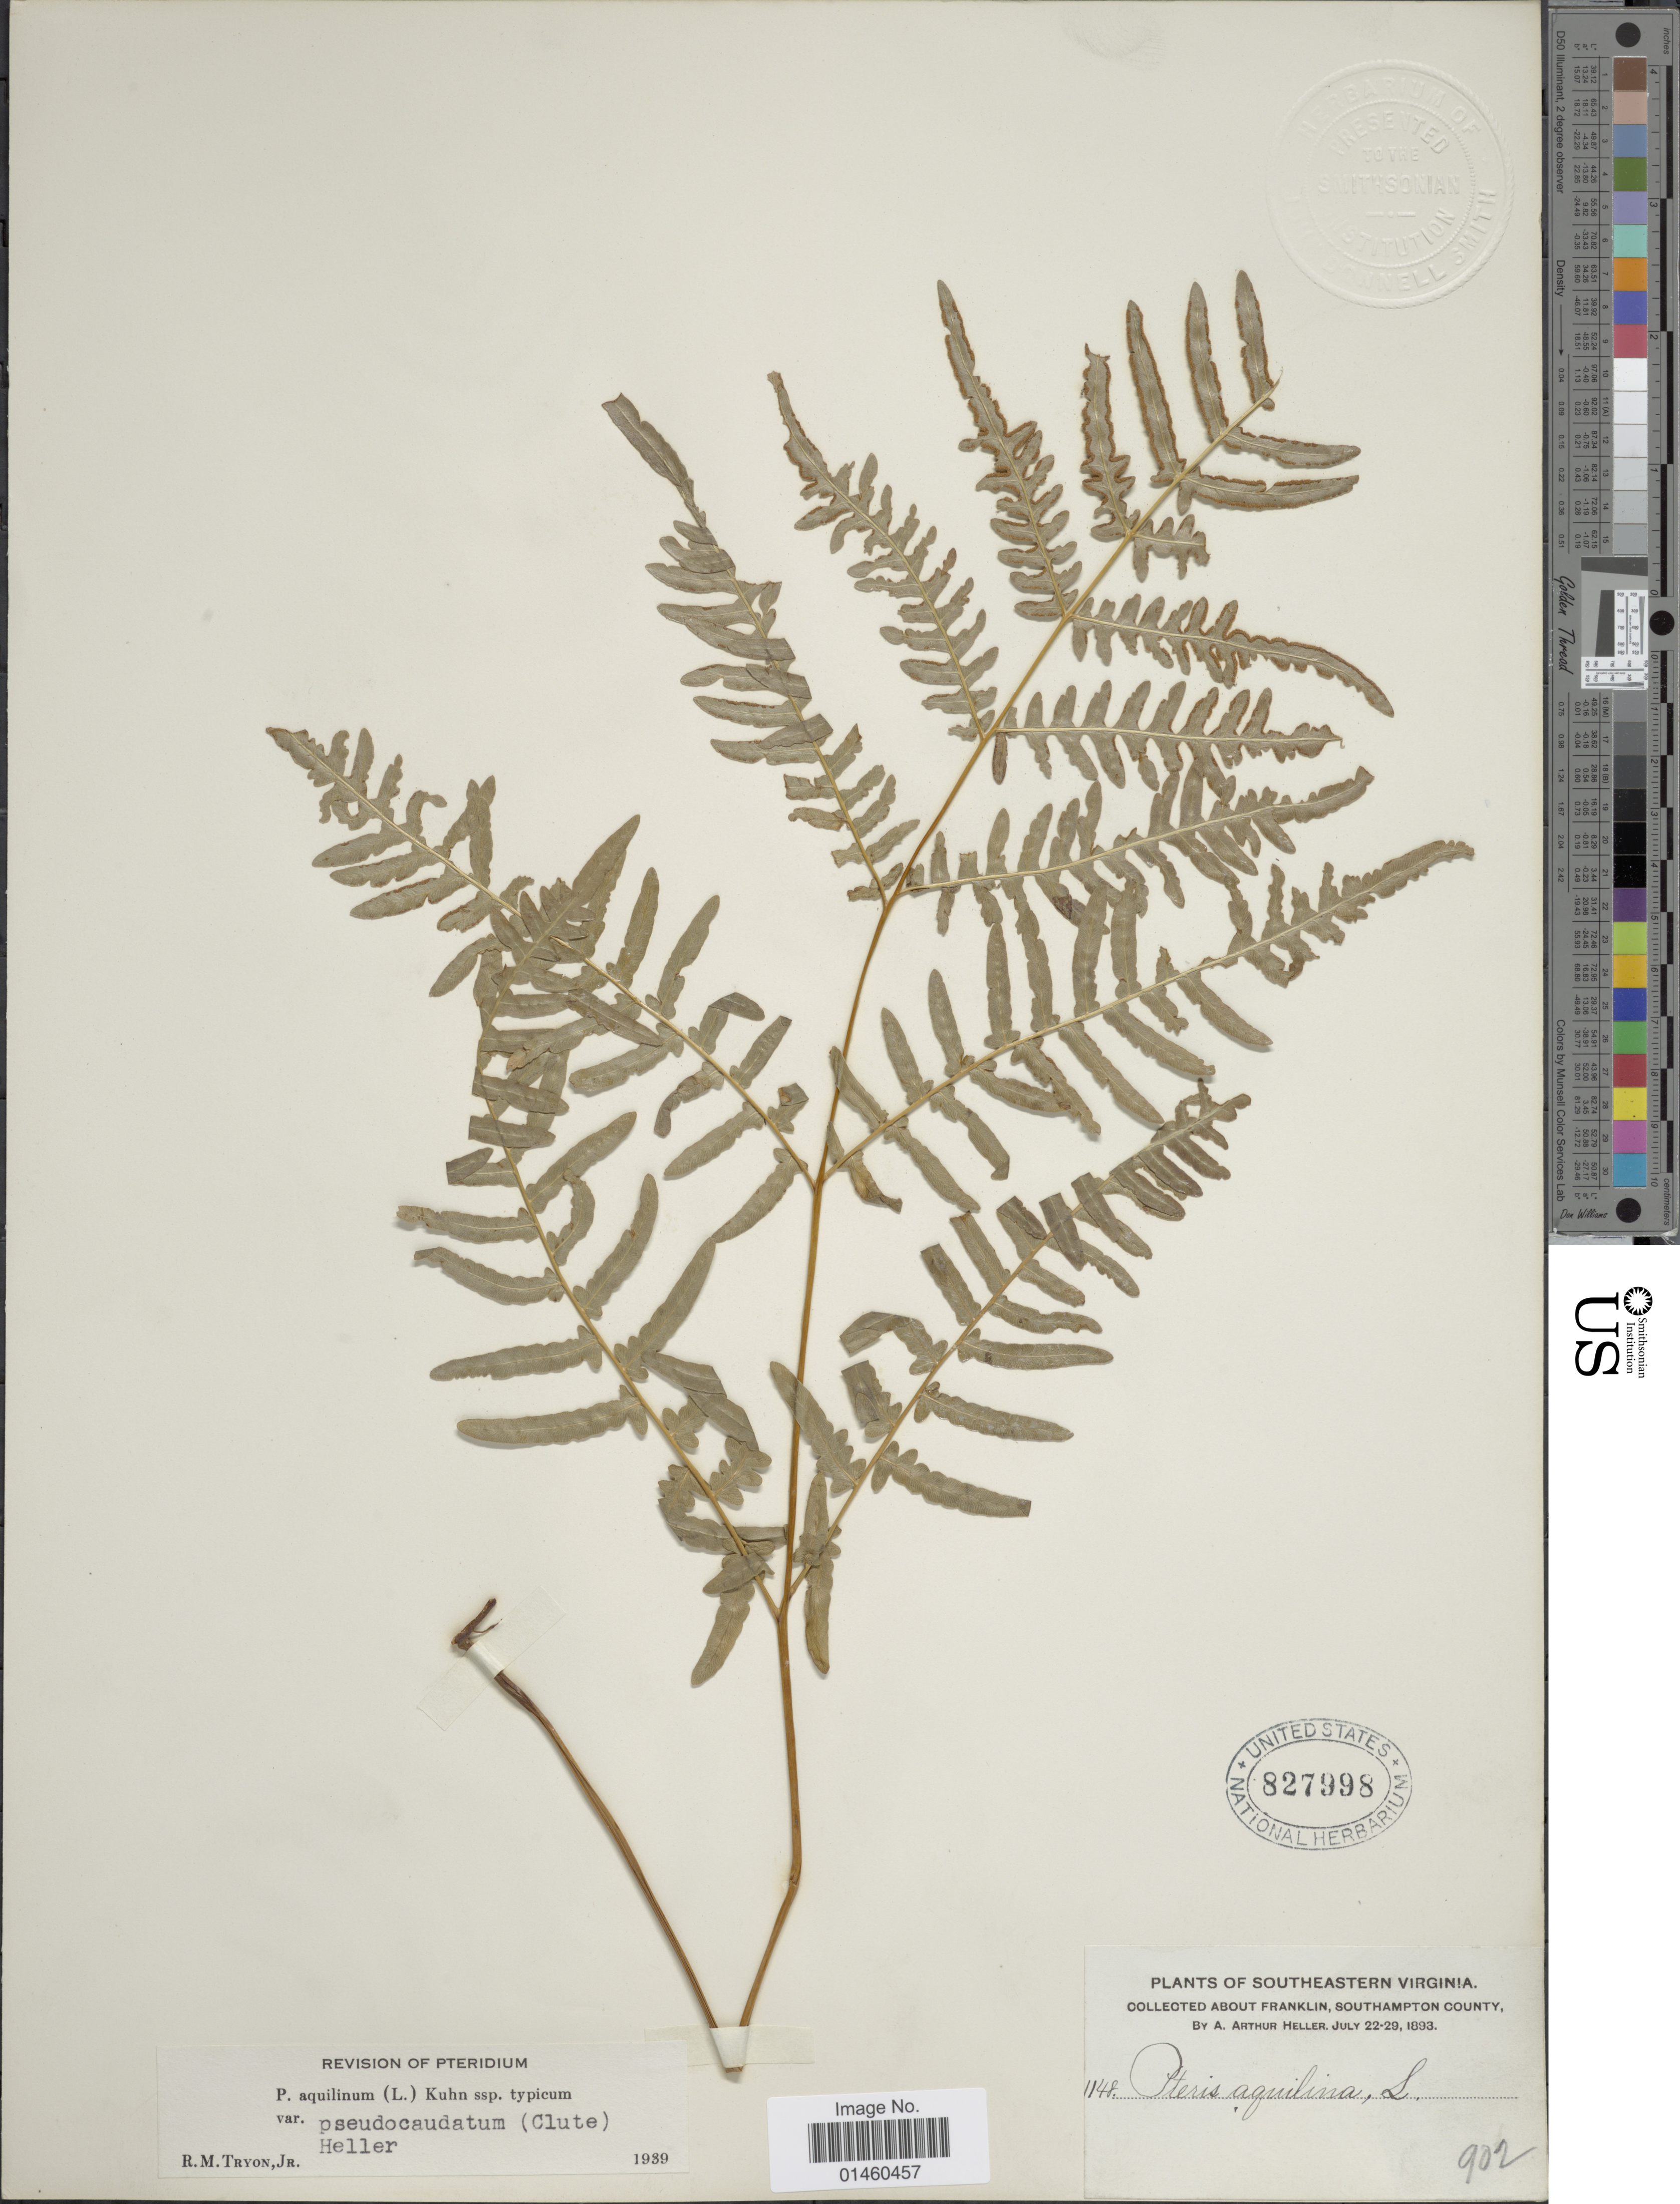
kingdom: Plantae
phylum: Tracheophyta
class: Polypodiopsida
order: Polypodiales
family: Dennstaedtiaceae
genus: Pteridium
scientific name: Pteridium aquilinum var. pseudocaudatum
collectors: A. A. Heller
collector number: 1148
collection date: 1893-07-22/1893-07-29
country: United States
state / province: Virginia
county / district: City of Franklin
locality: Southeastern Virginia, about Franklin, Southampton County.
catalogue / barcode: US 287998